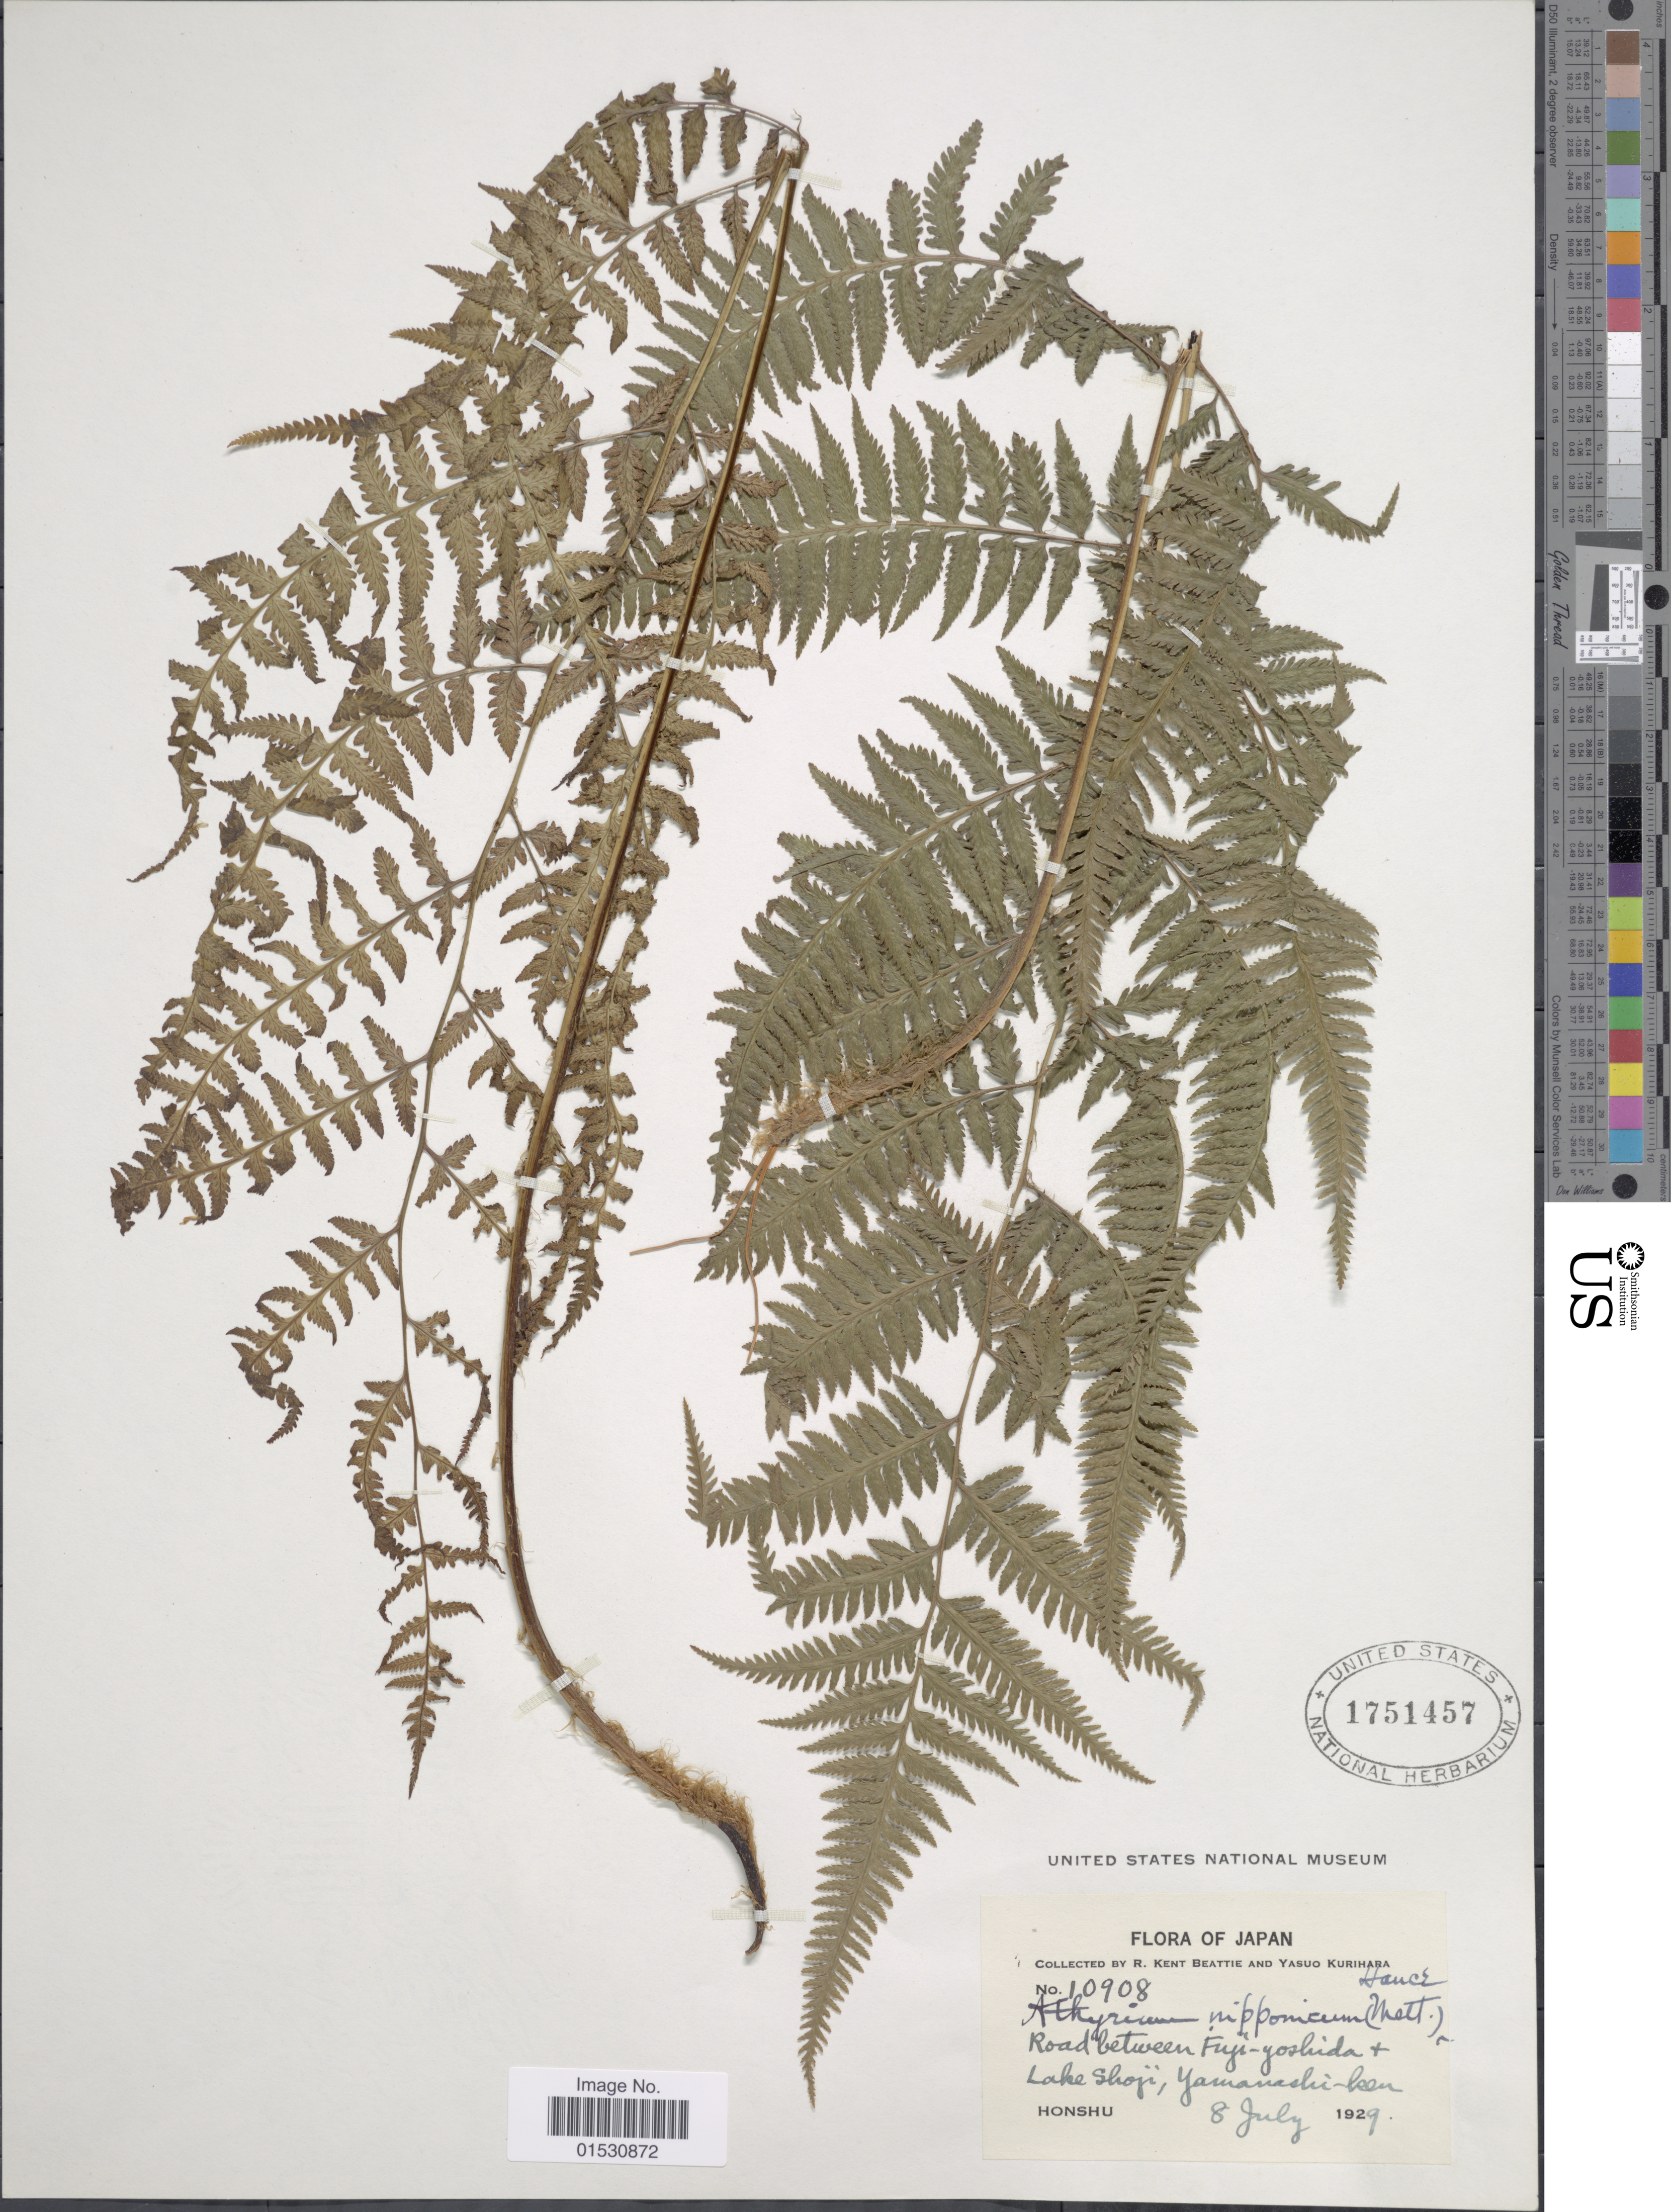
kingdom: Plantae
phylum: Tracheophyta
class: Polypodiopsida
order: Polypodiales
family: Athyriaceae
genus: Athyrium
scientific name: Athyrium nipponicum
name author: (Mett.) Hance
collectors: R. K. Beattie & Y. Kurihara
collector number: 10908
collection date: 1929-07-08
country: Japan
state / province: Yamanasi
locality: Road between Fuji-yoshida + Lake Shoji, Yamanashi-ken.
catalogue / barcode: US 1751457